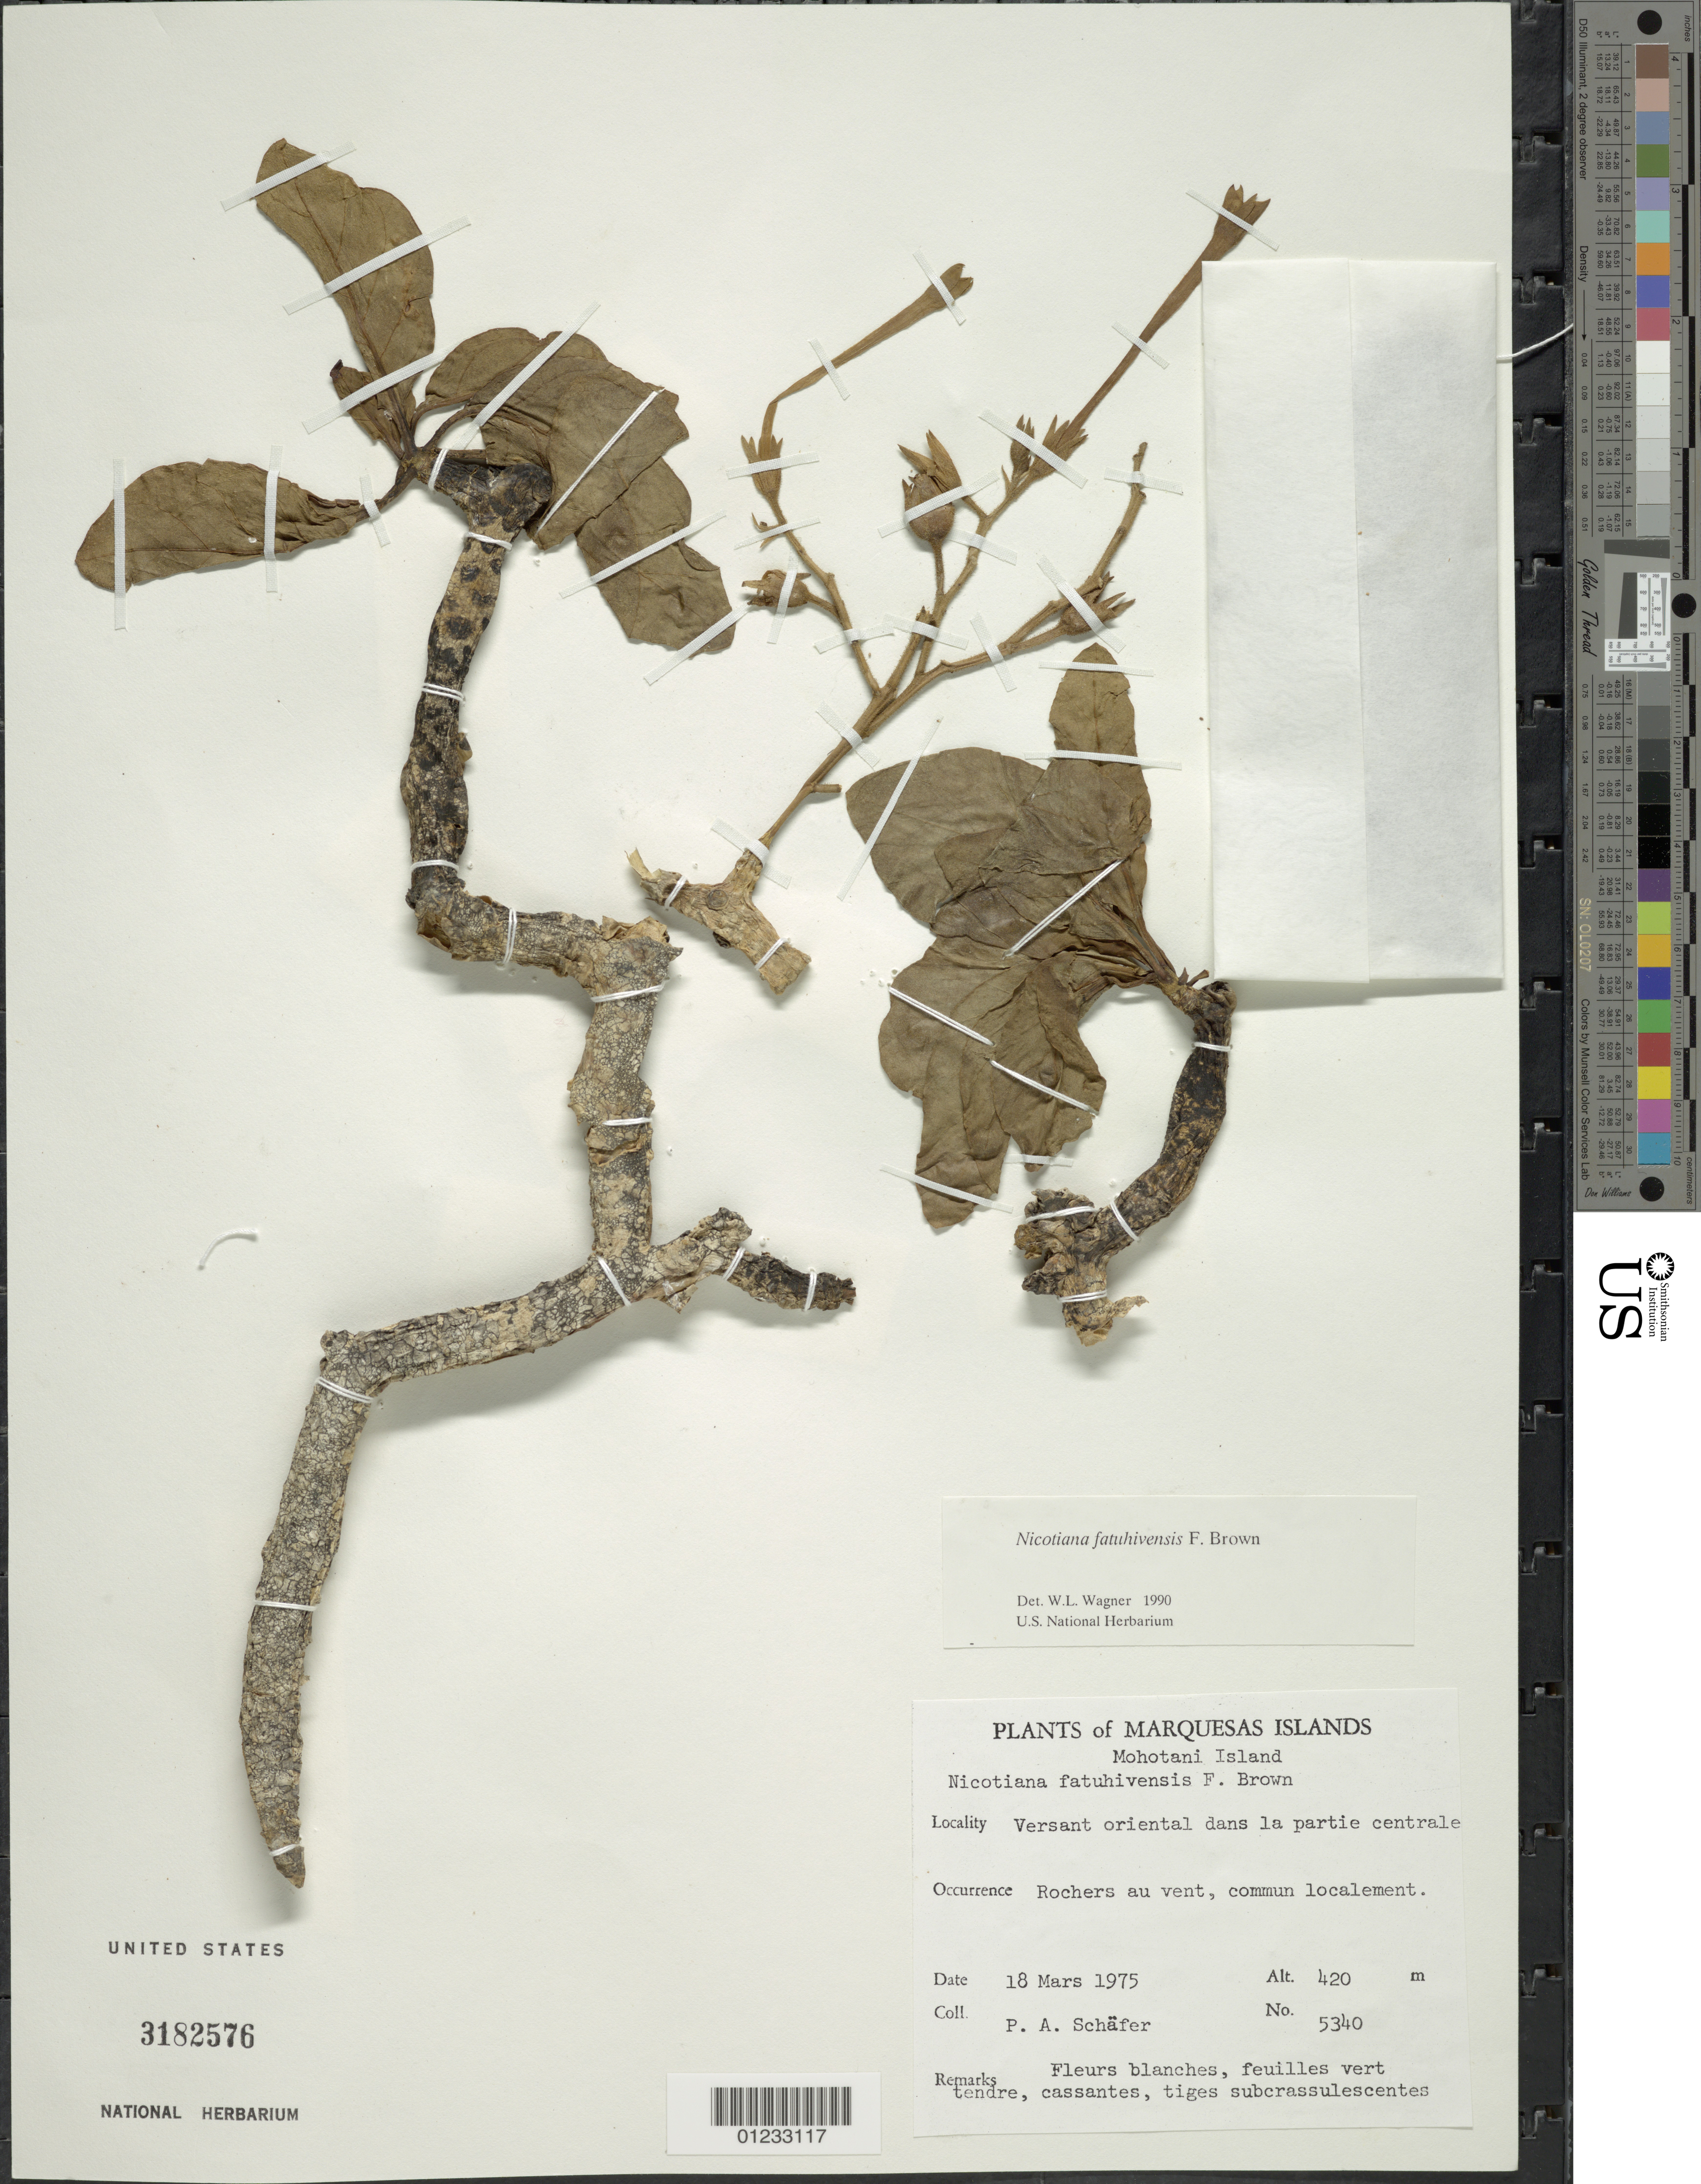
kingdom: Plantae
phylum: Tracheophyta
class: Magnoliopsida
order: Solanales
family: Solanaceae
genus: Nicotiana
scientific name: Nicotiana fatuhivensis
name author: F. Br.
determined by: Wagner, W. L., (BOT), Smithsonian Institution - National Museum of Natural History (UNITED STATES)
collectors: P. A. Schäfer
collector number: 5340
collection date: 1975-03-18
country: French Polynesia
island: Mohotani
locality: Versant oriental dans la partie centrale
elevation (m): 420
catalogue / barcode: US 3182576